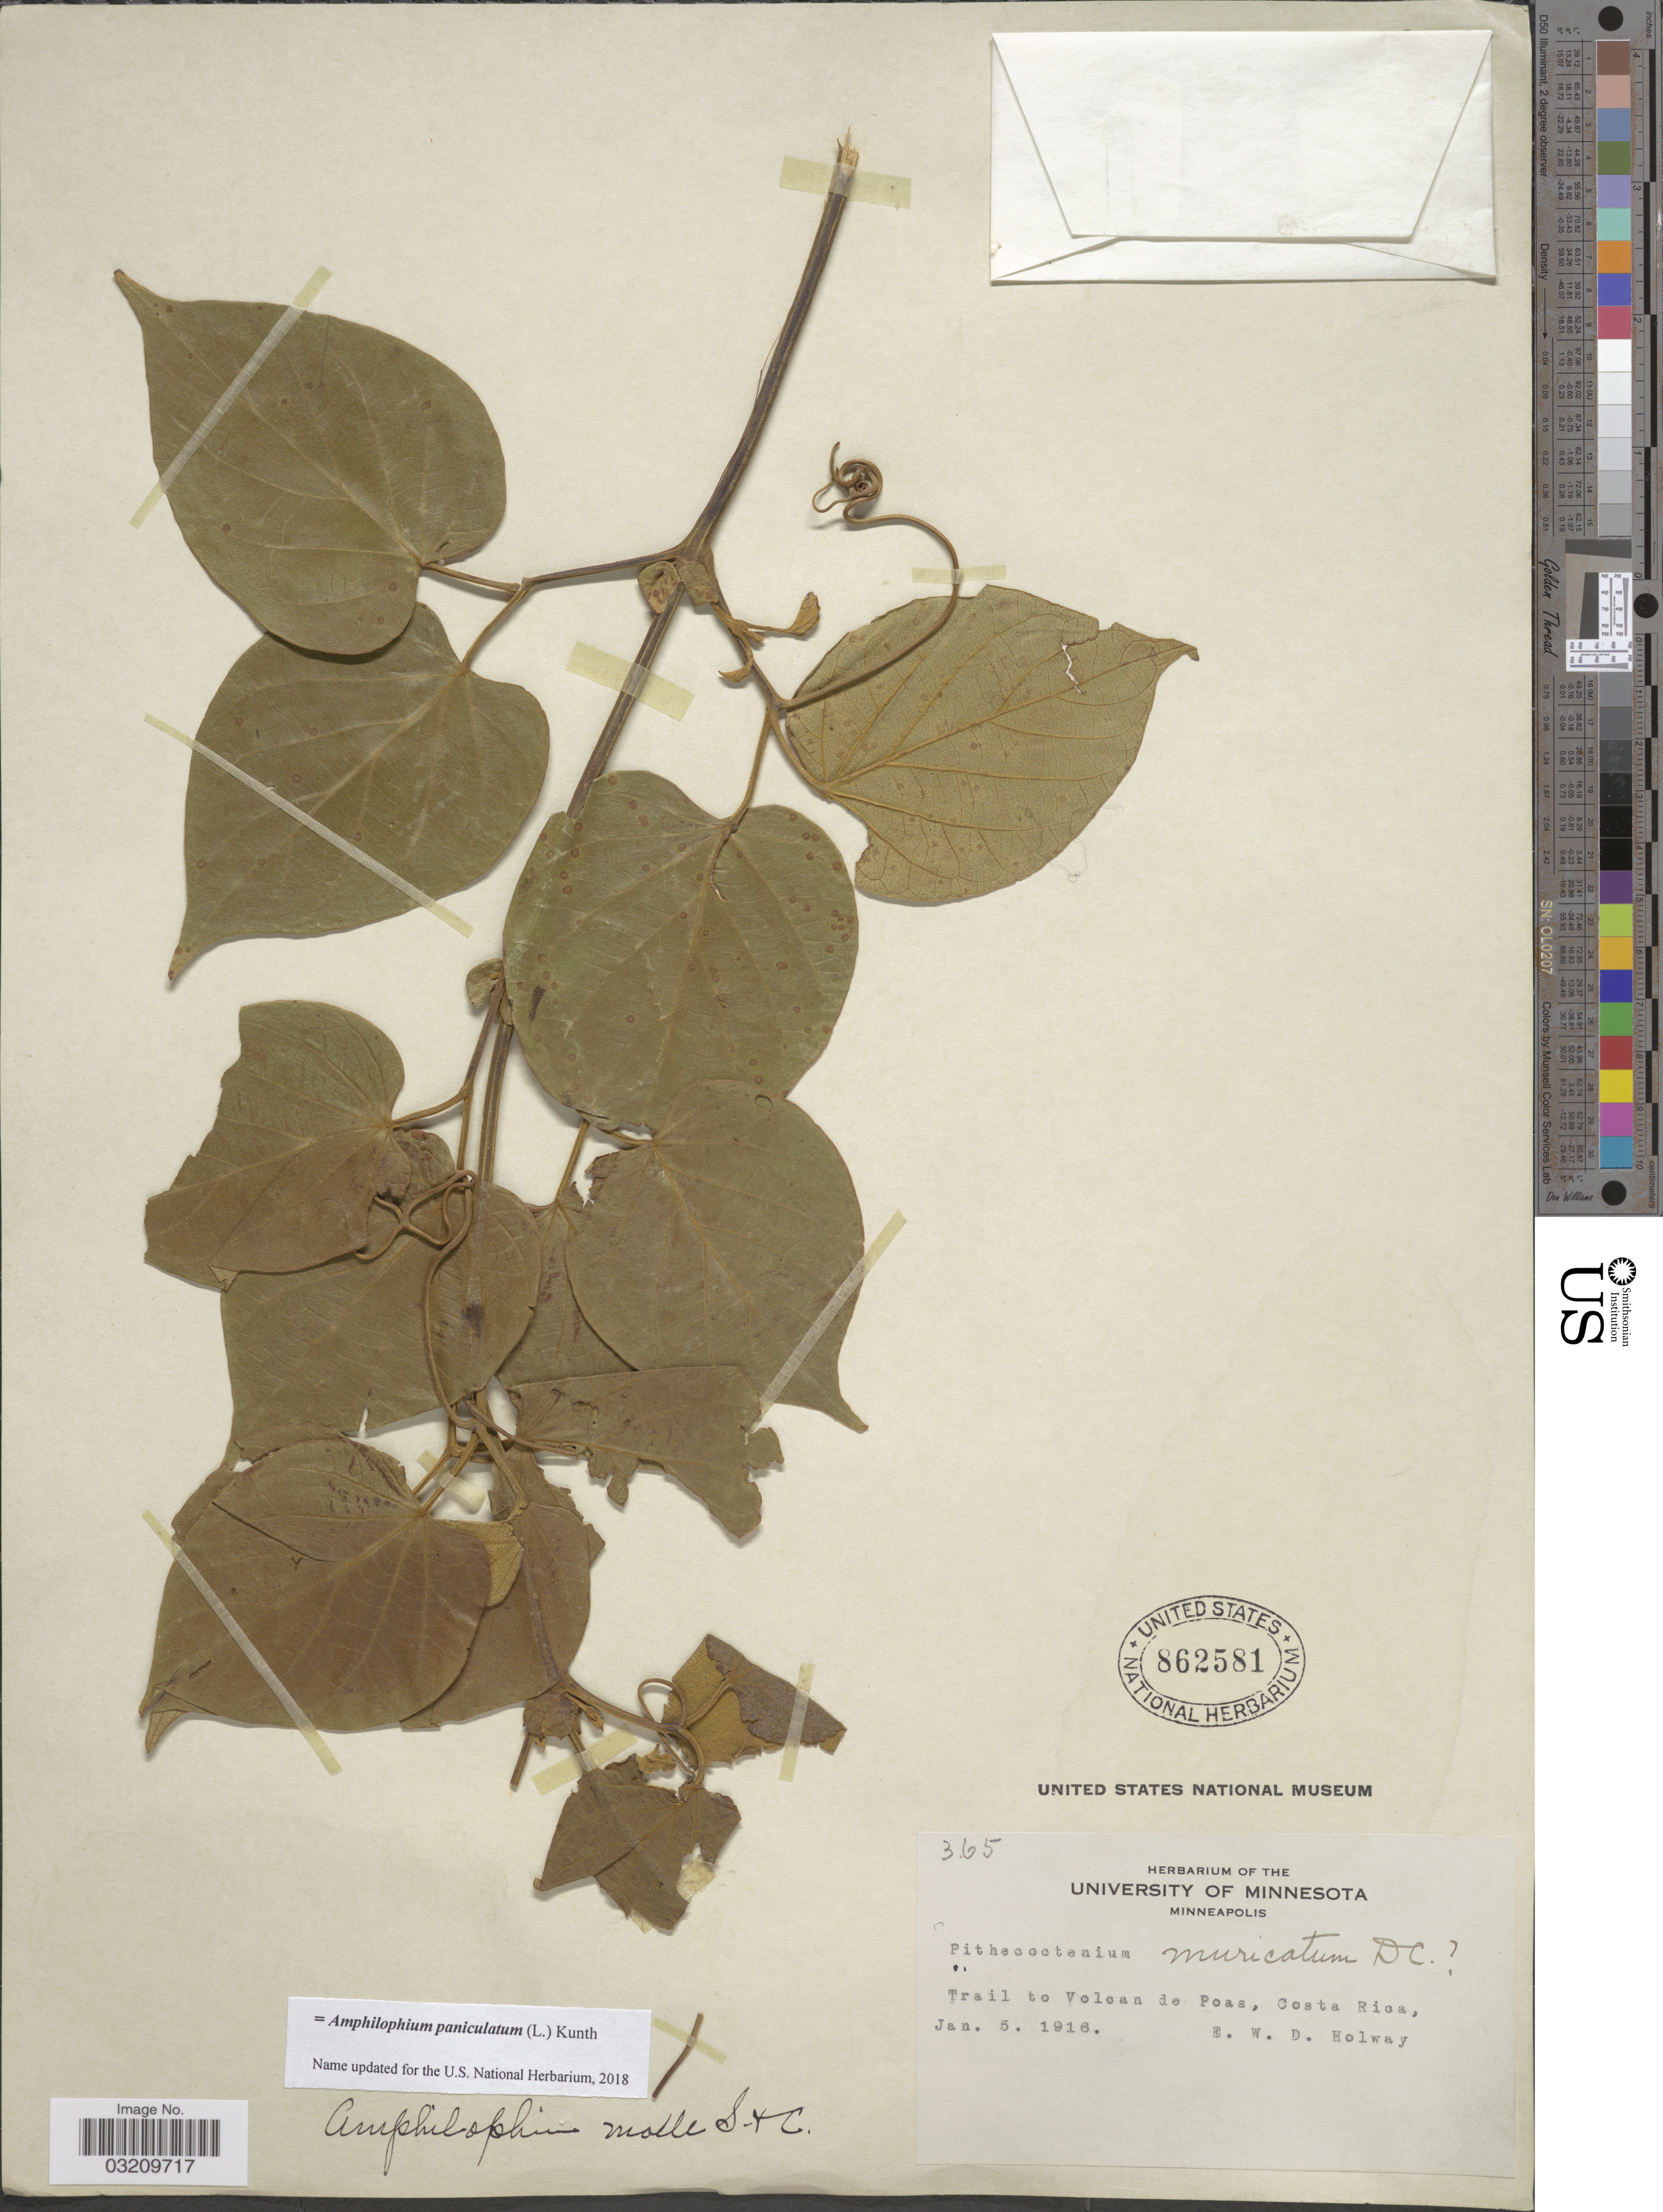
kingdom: Plantae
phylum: Tracheophyta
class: Magnoliopsida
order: Lamiales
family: Bignoniaceae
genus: Amphilophium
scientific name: Amphilophium paniculatum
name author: (L.) Kunth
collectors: E. W. D. Holway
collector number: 365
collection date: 1916-01-05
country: Costa Rica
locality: Trail to Volcan de Poas.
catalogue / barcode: US 862581